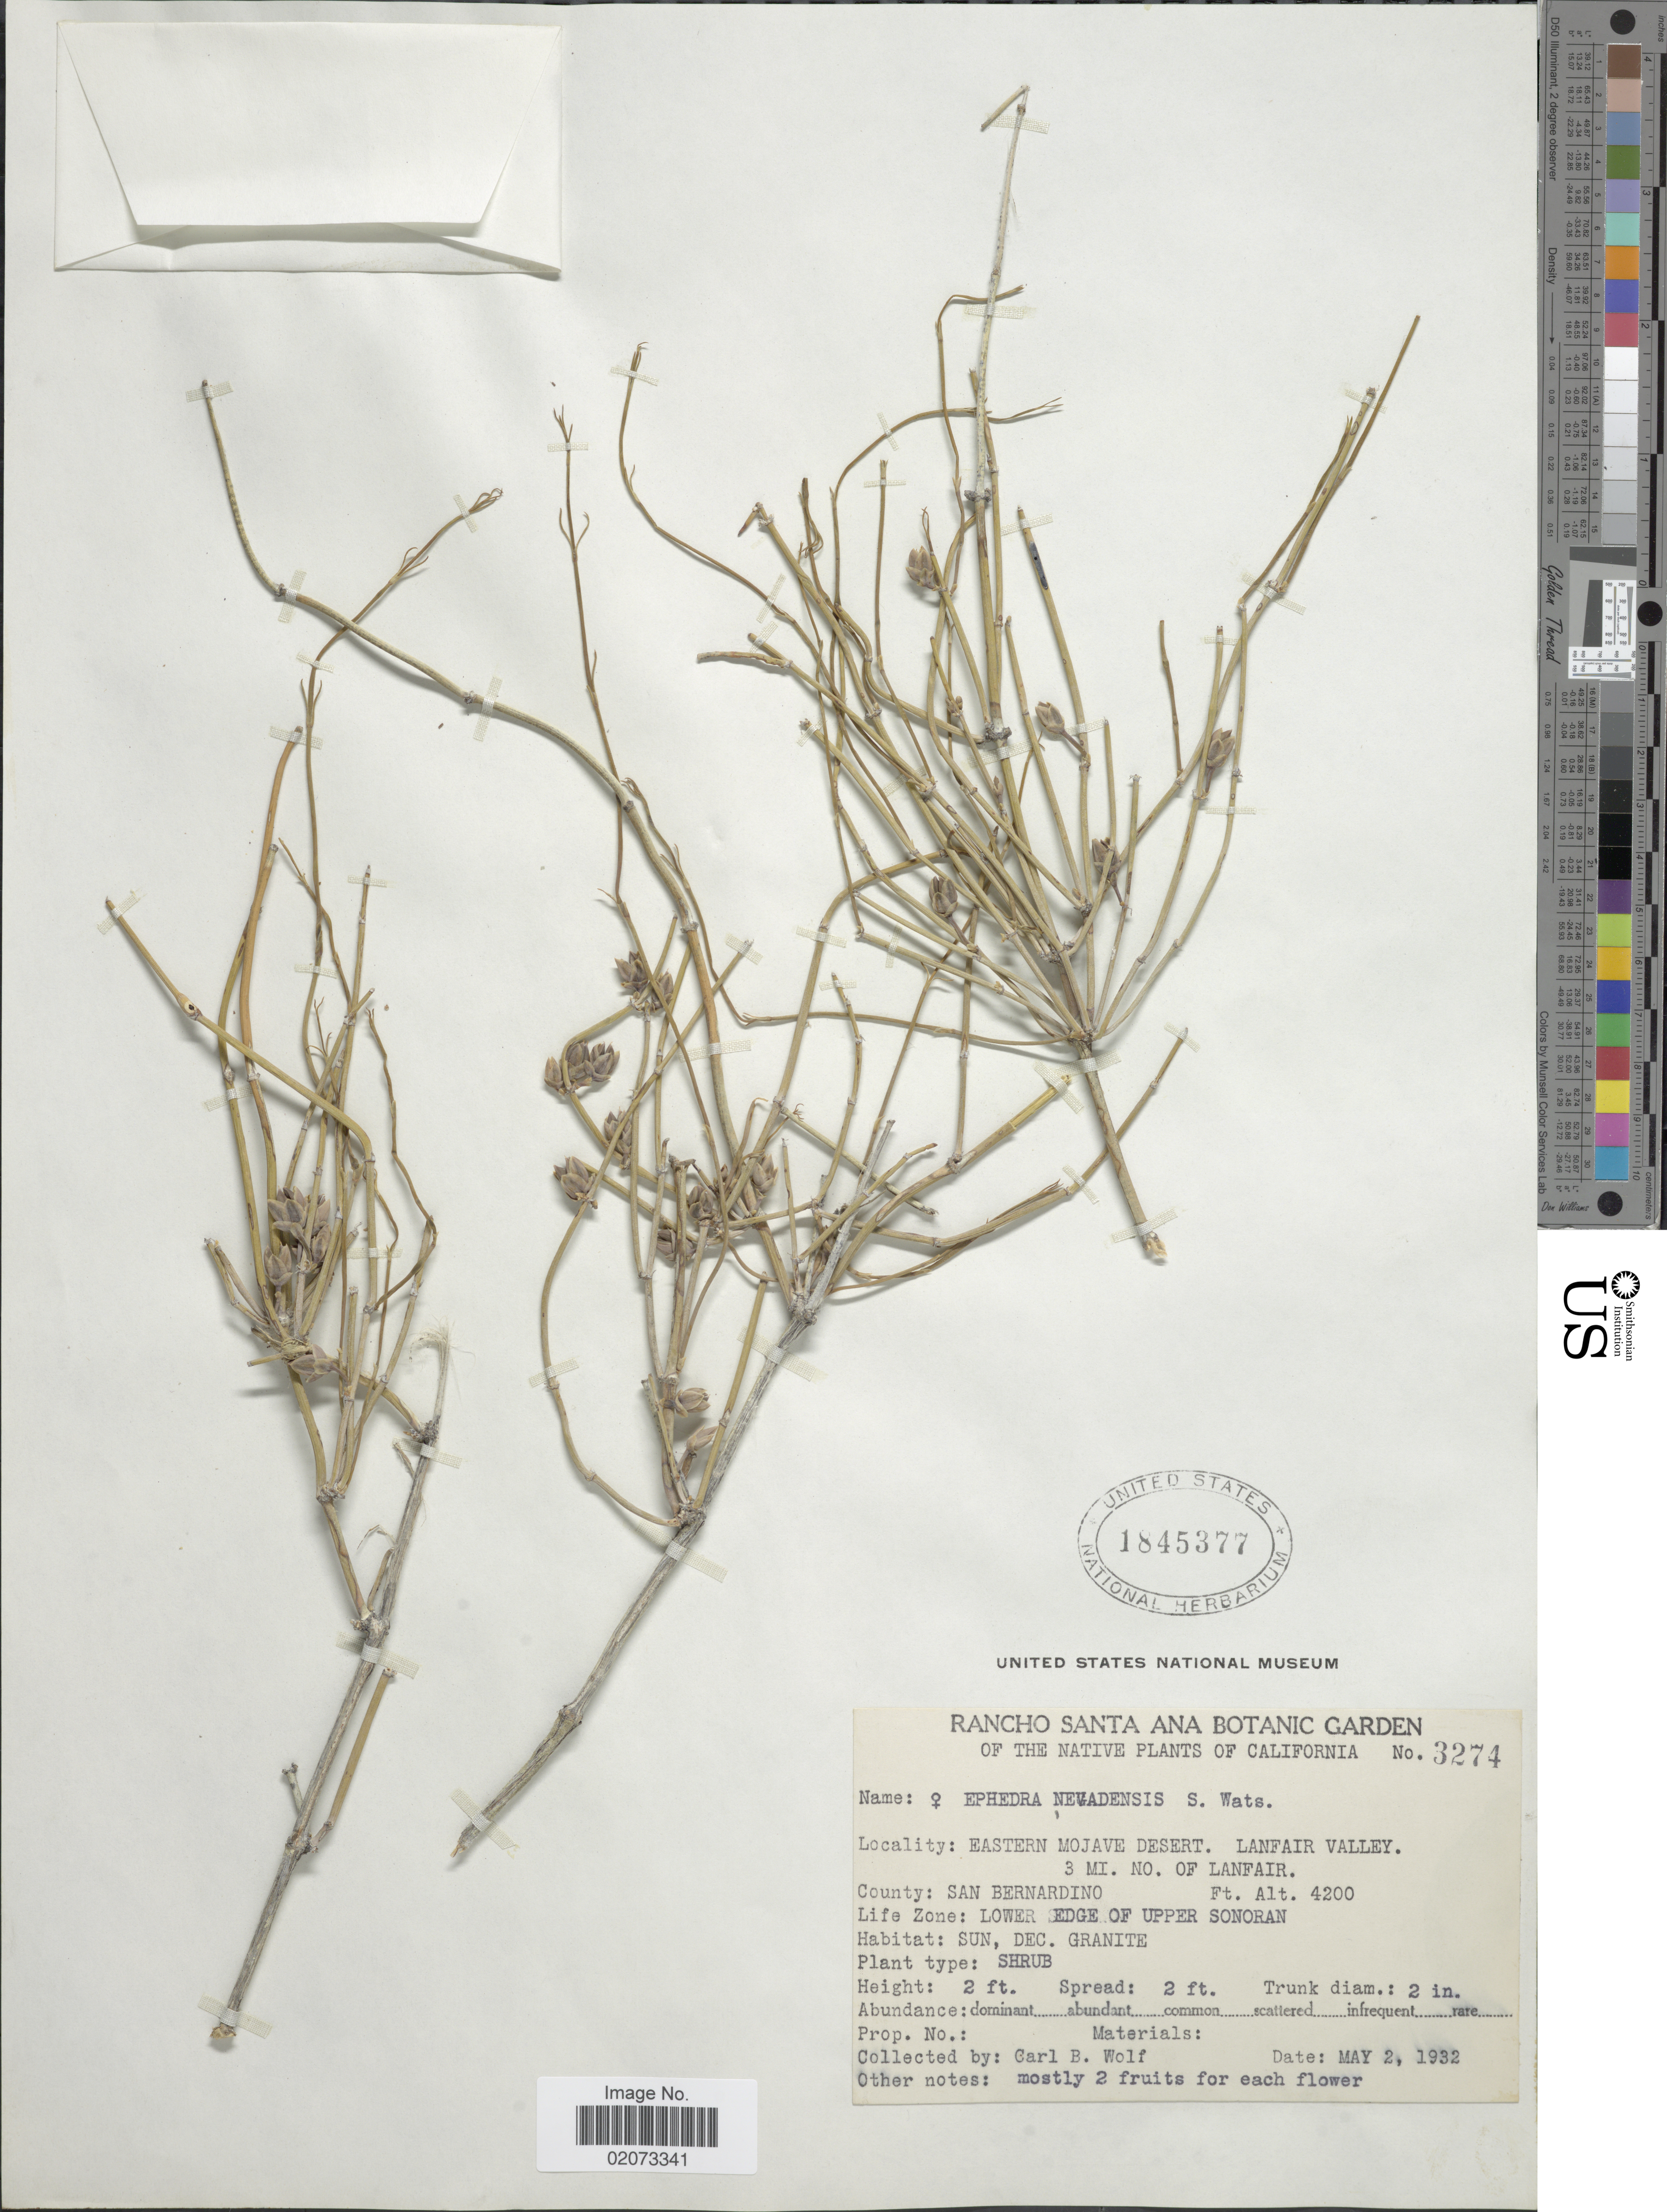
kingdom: Plantae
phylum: Tracheophyta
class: Gnetopsida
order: Ephedrales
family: Ephedraceae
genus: Ephedra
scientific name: Ephedra nevadensis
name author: S. Watson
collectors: C. B. Wolf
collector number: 3274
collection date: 1932-05-02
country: United States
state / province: California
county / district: San Bernardino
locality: Eastern Mojave Desert. Lanfair Valley 3 mi. no of Lanfair. San Bernardino. Lower Edge of upper Sonoran.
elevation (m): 1280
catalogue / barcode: US 1845377